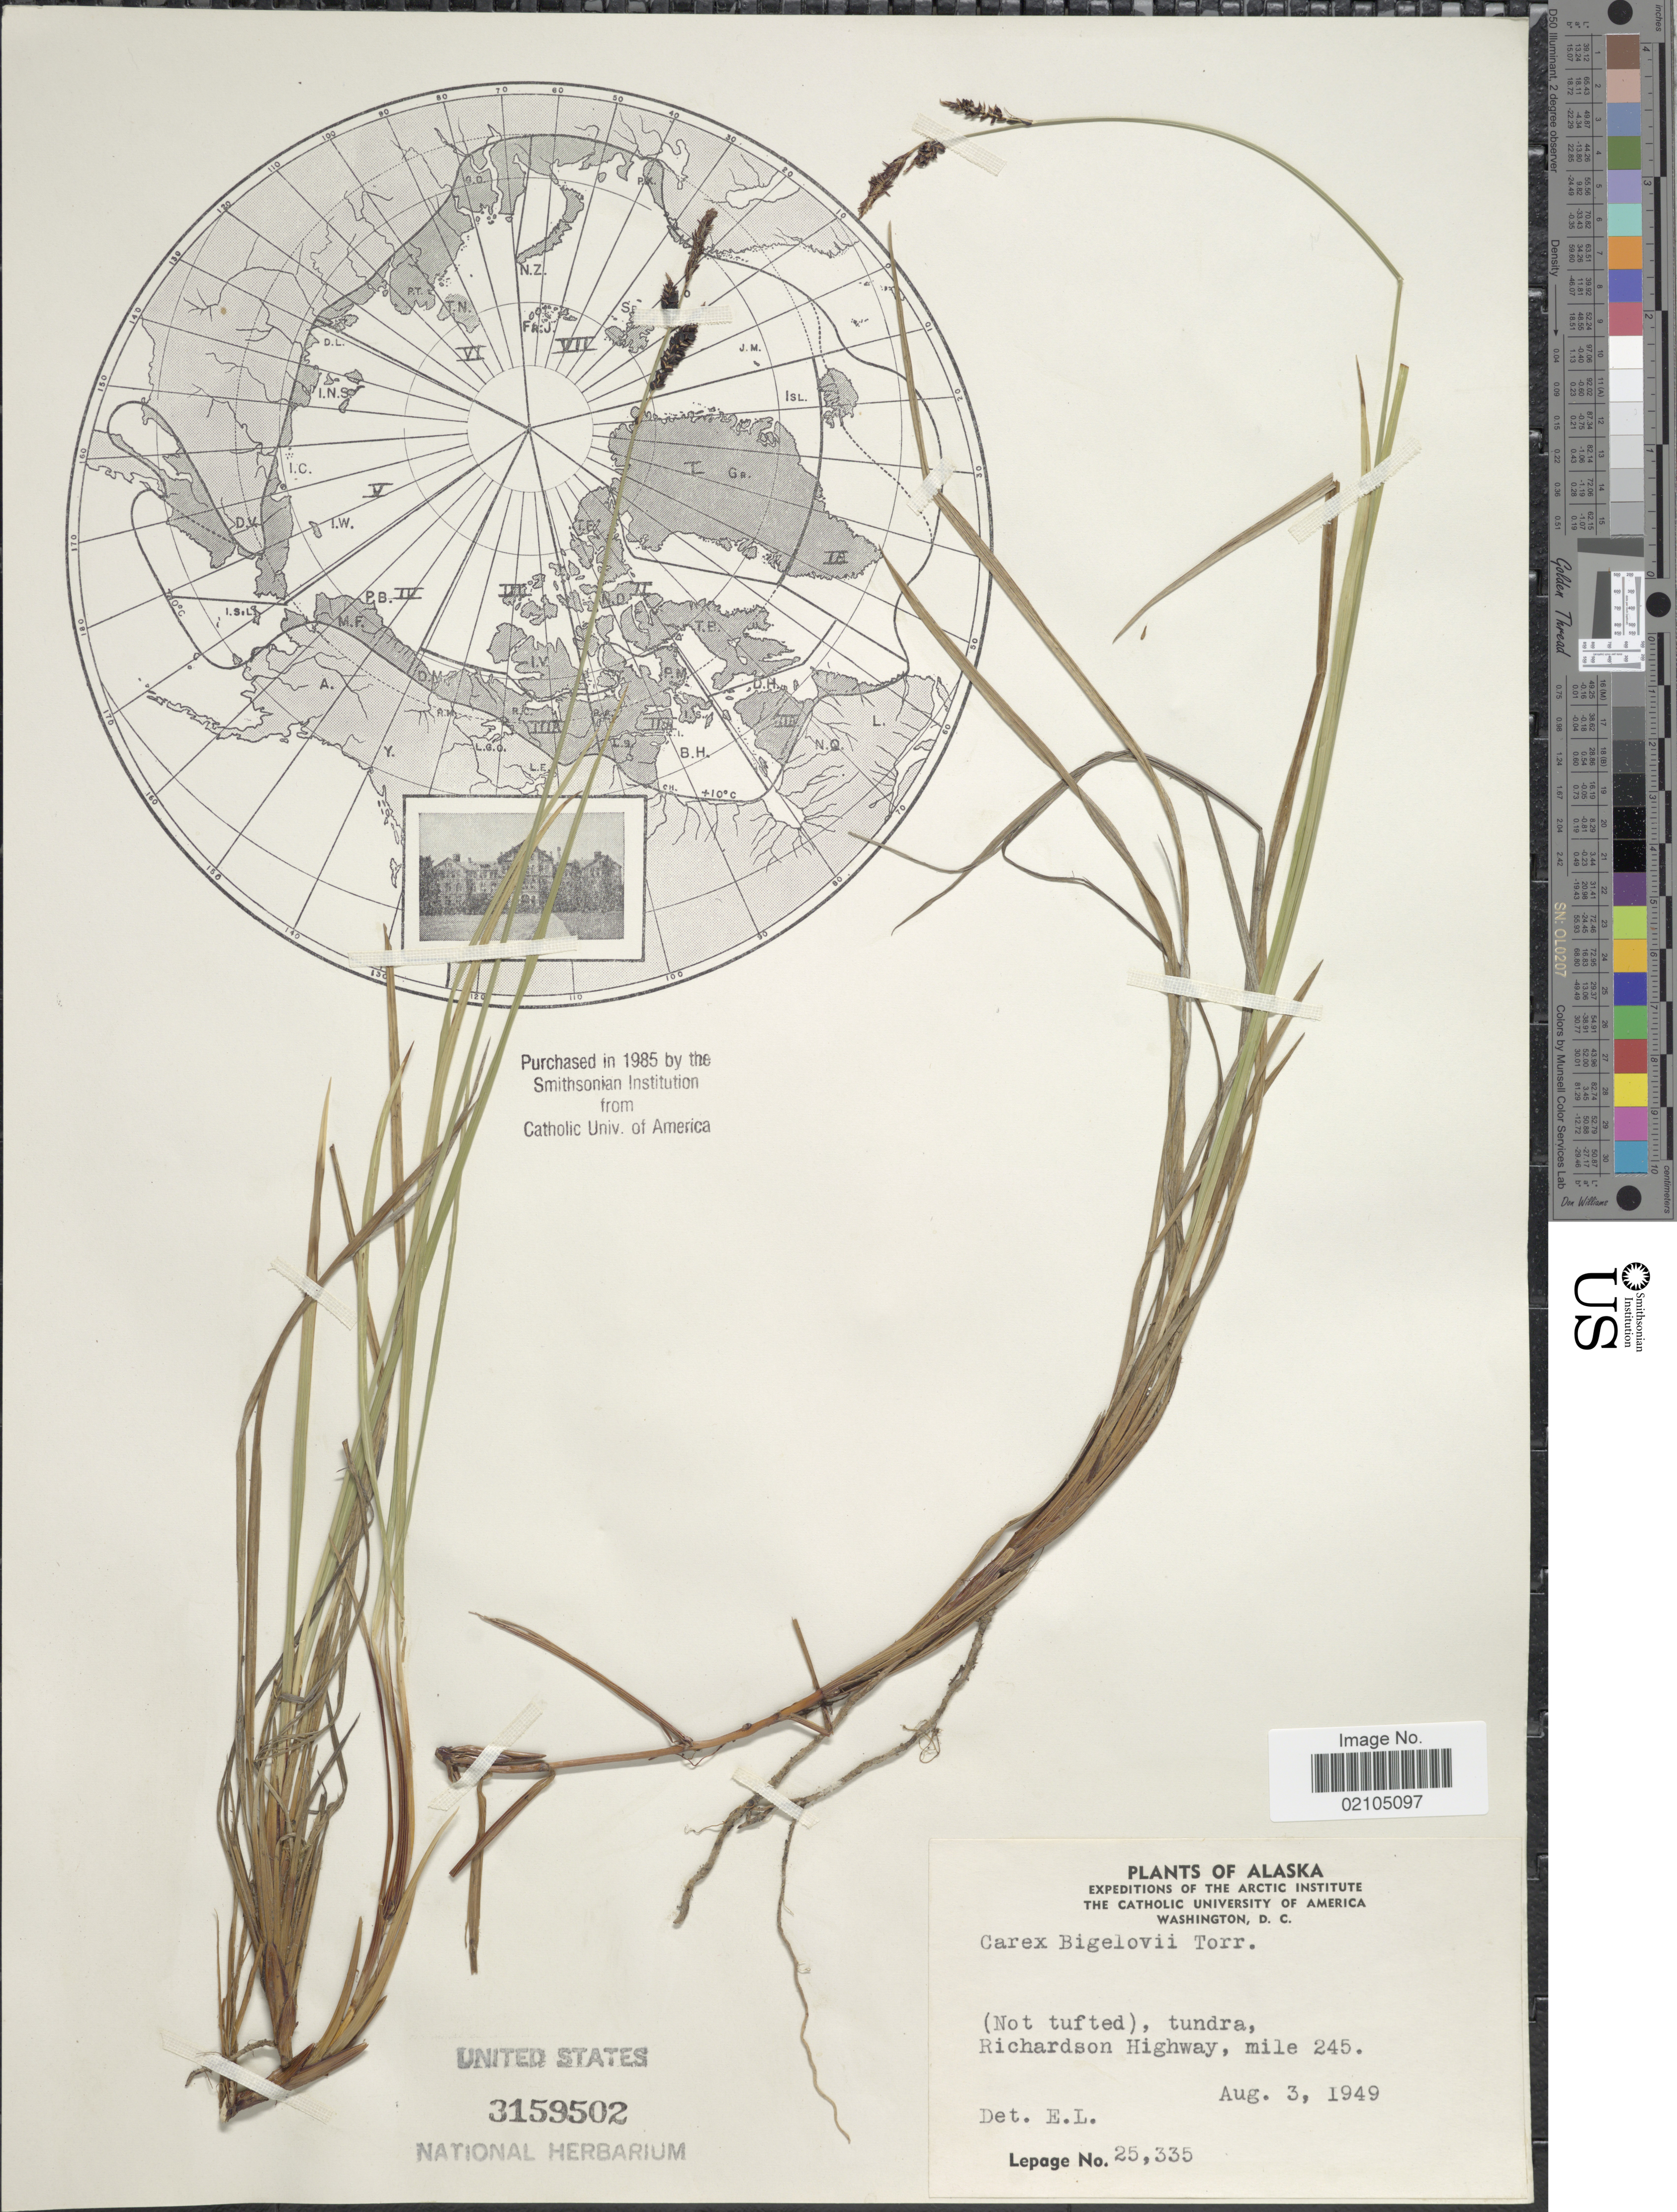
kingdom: Plantae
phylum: Tracheophyta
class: Liliopsida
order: Poales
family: Cyperaceae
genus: Carex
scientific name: Carex bigelowii subsp. lugens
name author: (Holm) T.V. Egorova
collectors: -. LePage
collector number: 25335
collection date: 1949-08-03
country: United States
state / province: Alaska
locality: Richardson Highway, mile 245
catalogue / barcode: US 3159502